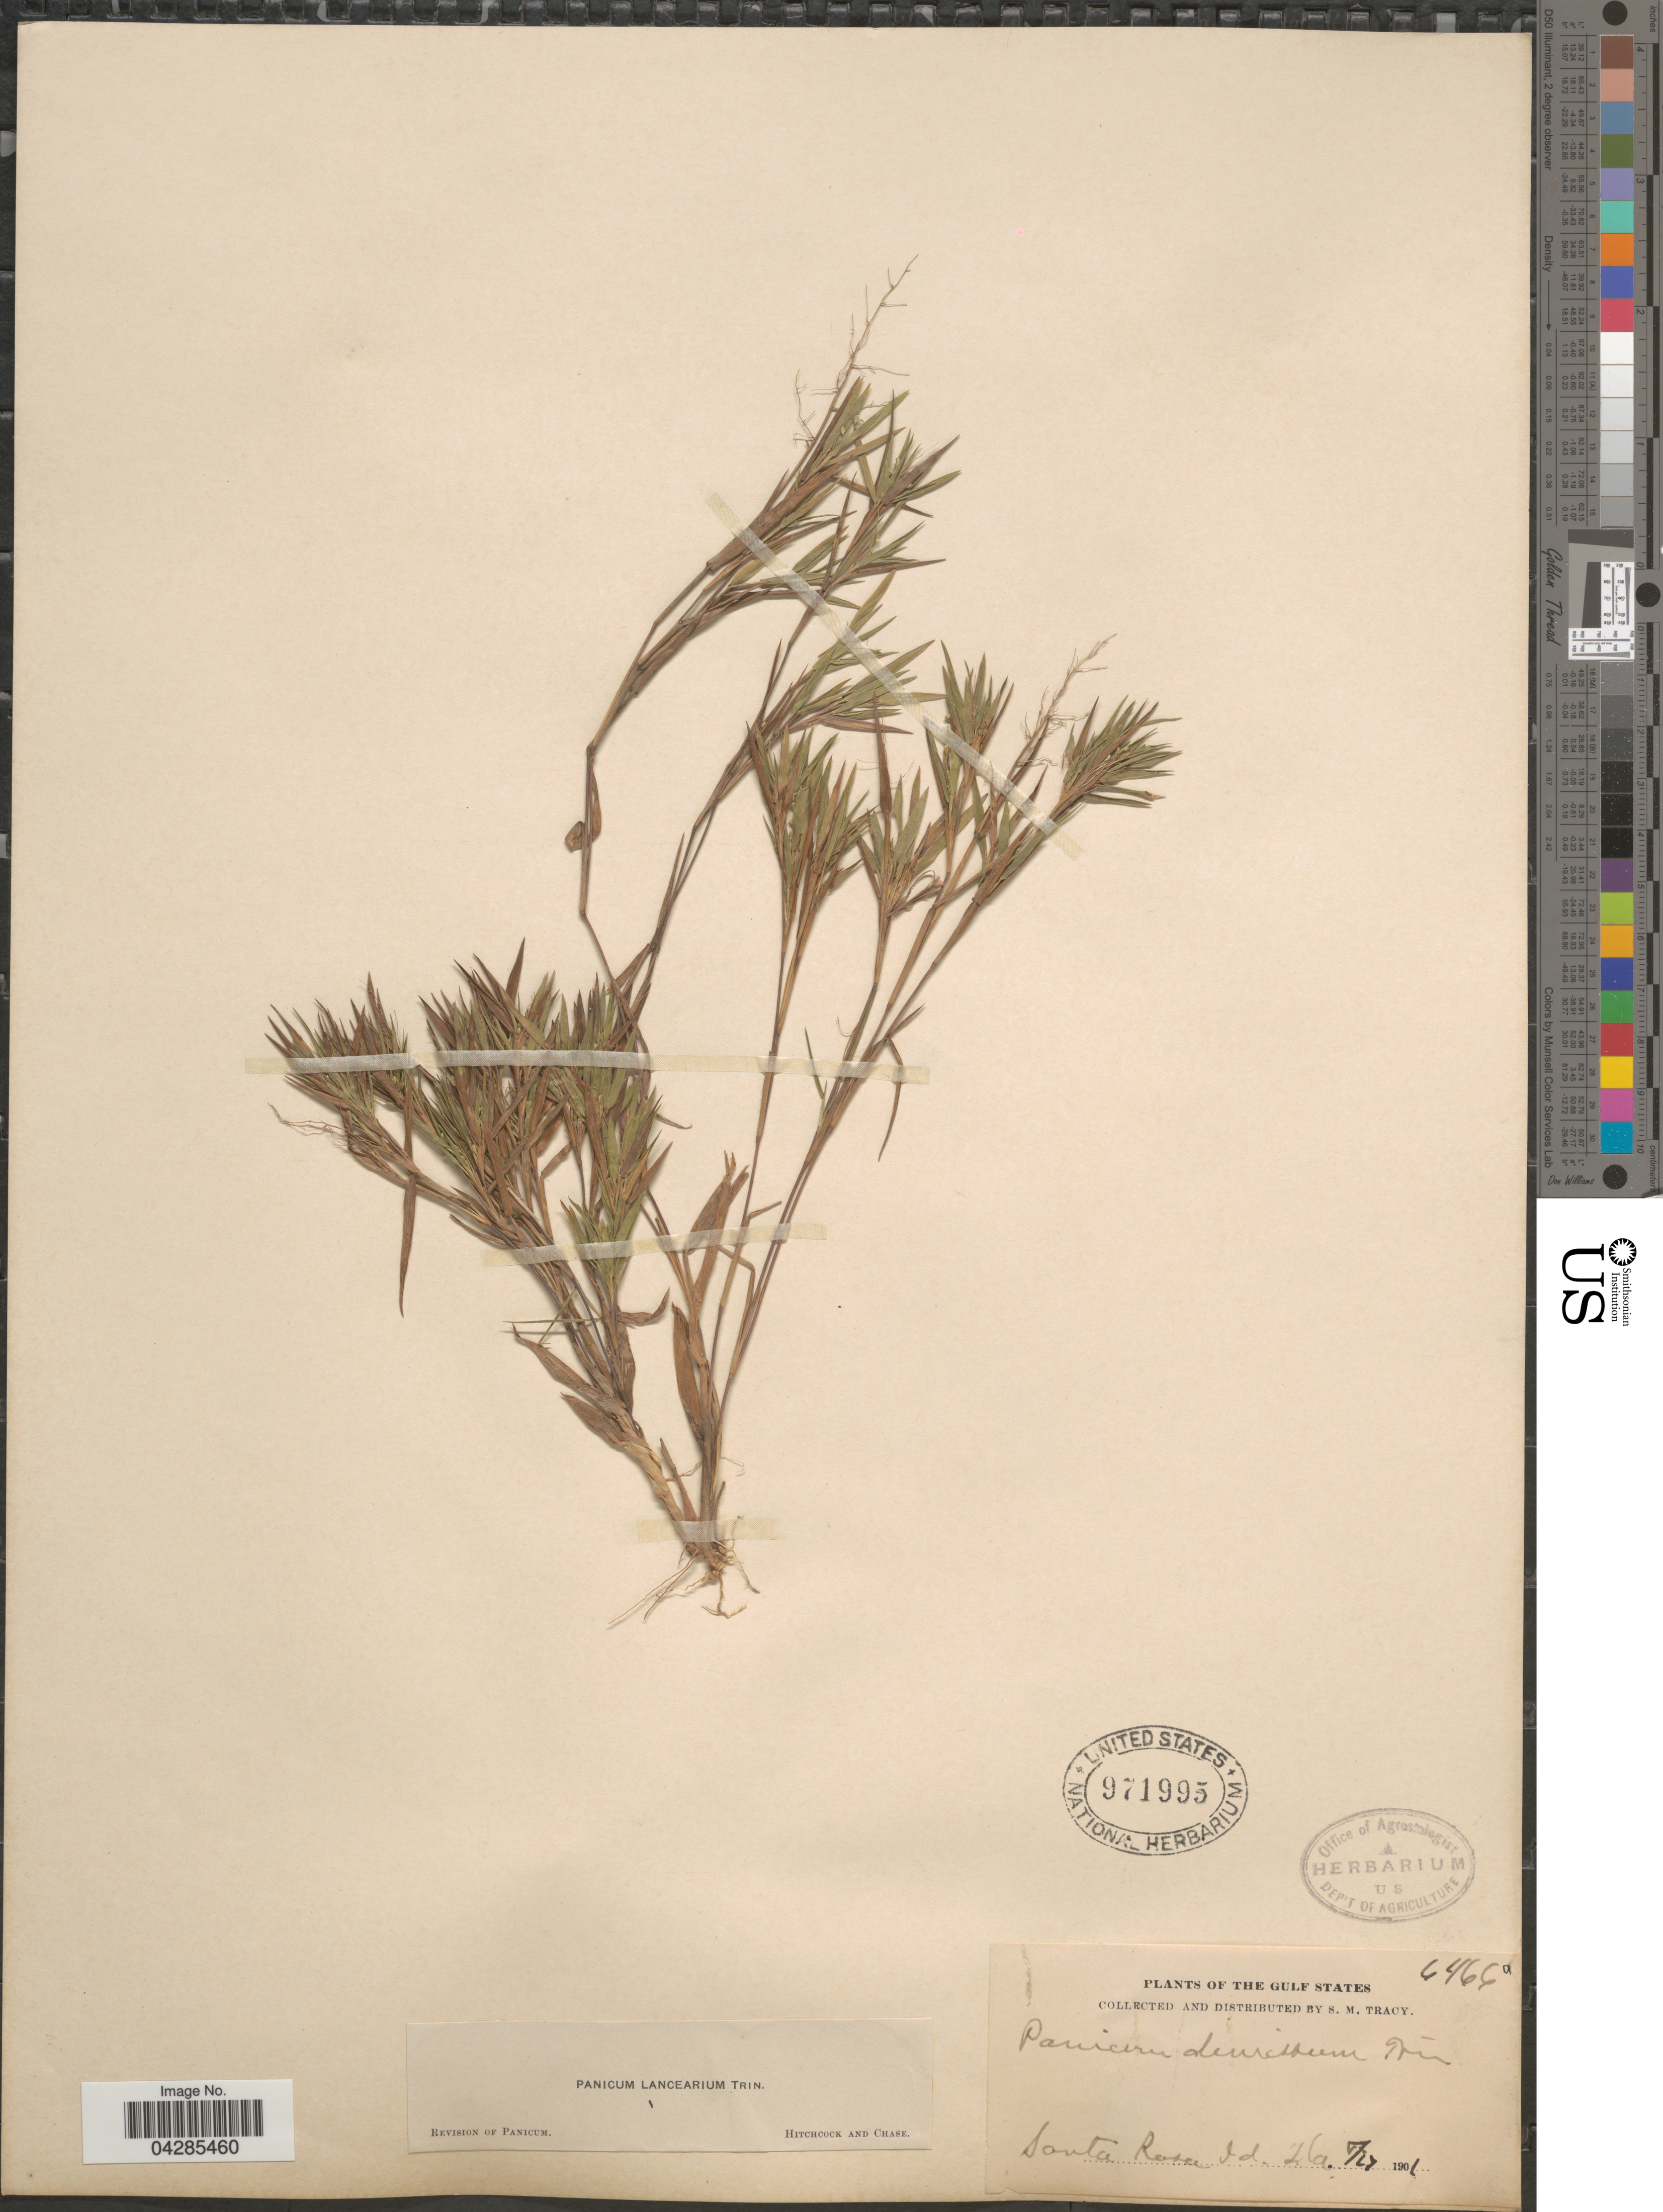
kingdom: Plantae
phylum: Tracheophyta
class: Liliopsida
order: Poales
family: Poaceae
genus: Dichanthelium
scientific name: Dichanthelium portoricense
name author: (Desv. ex Ham.) B.F. Hansen & Wunderlin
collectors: S. M. Tracy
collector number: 6466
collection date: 1901-08-28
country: United States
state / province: Florida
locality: The Gulf States. Santa Rosa.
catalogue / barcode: US 971995